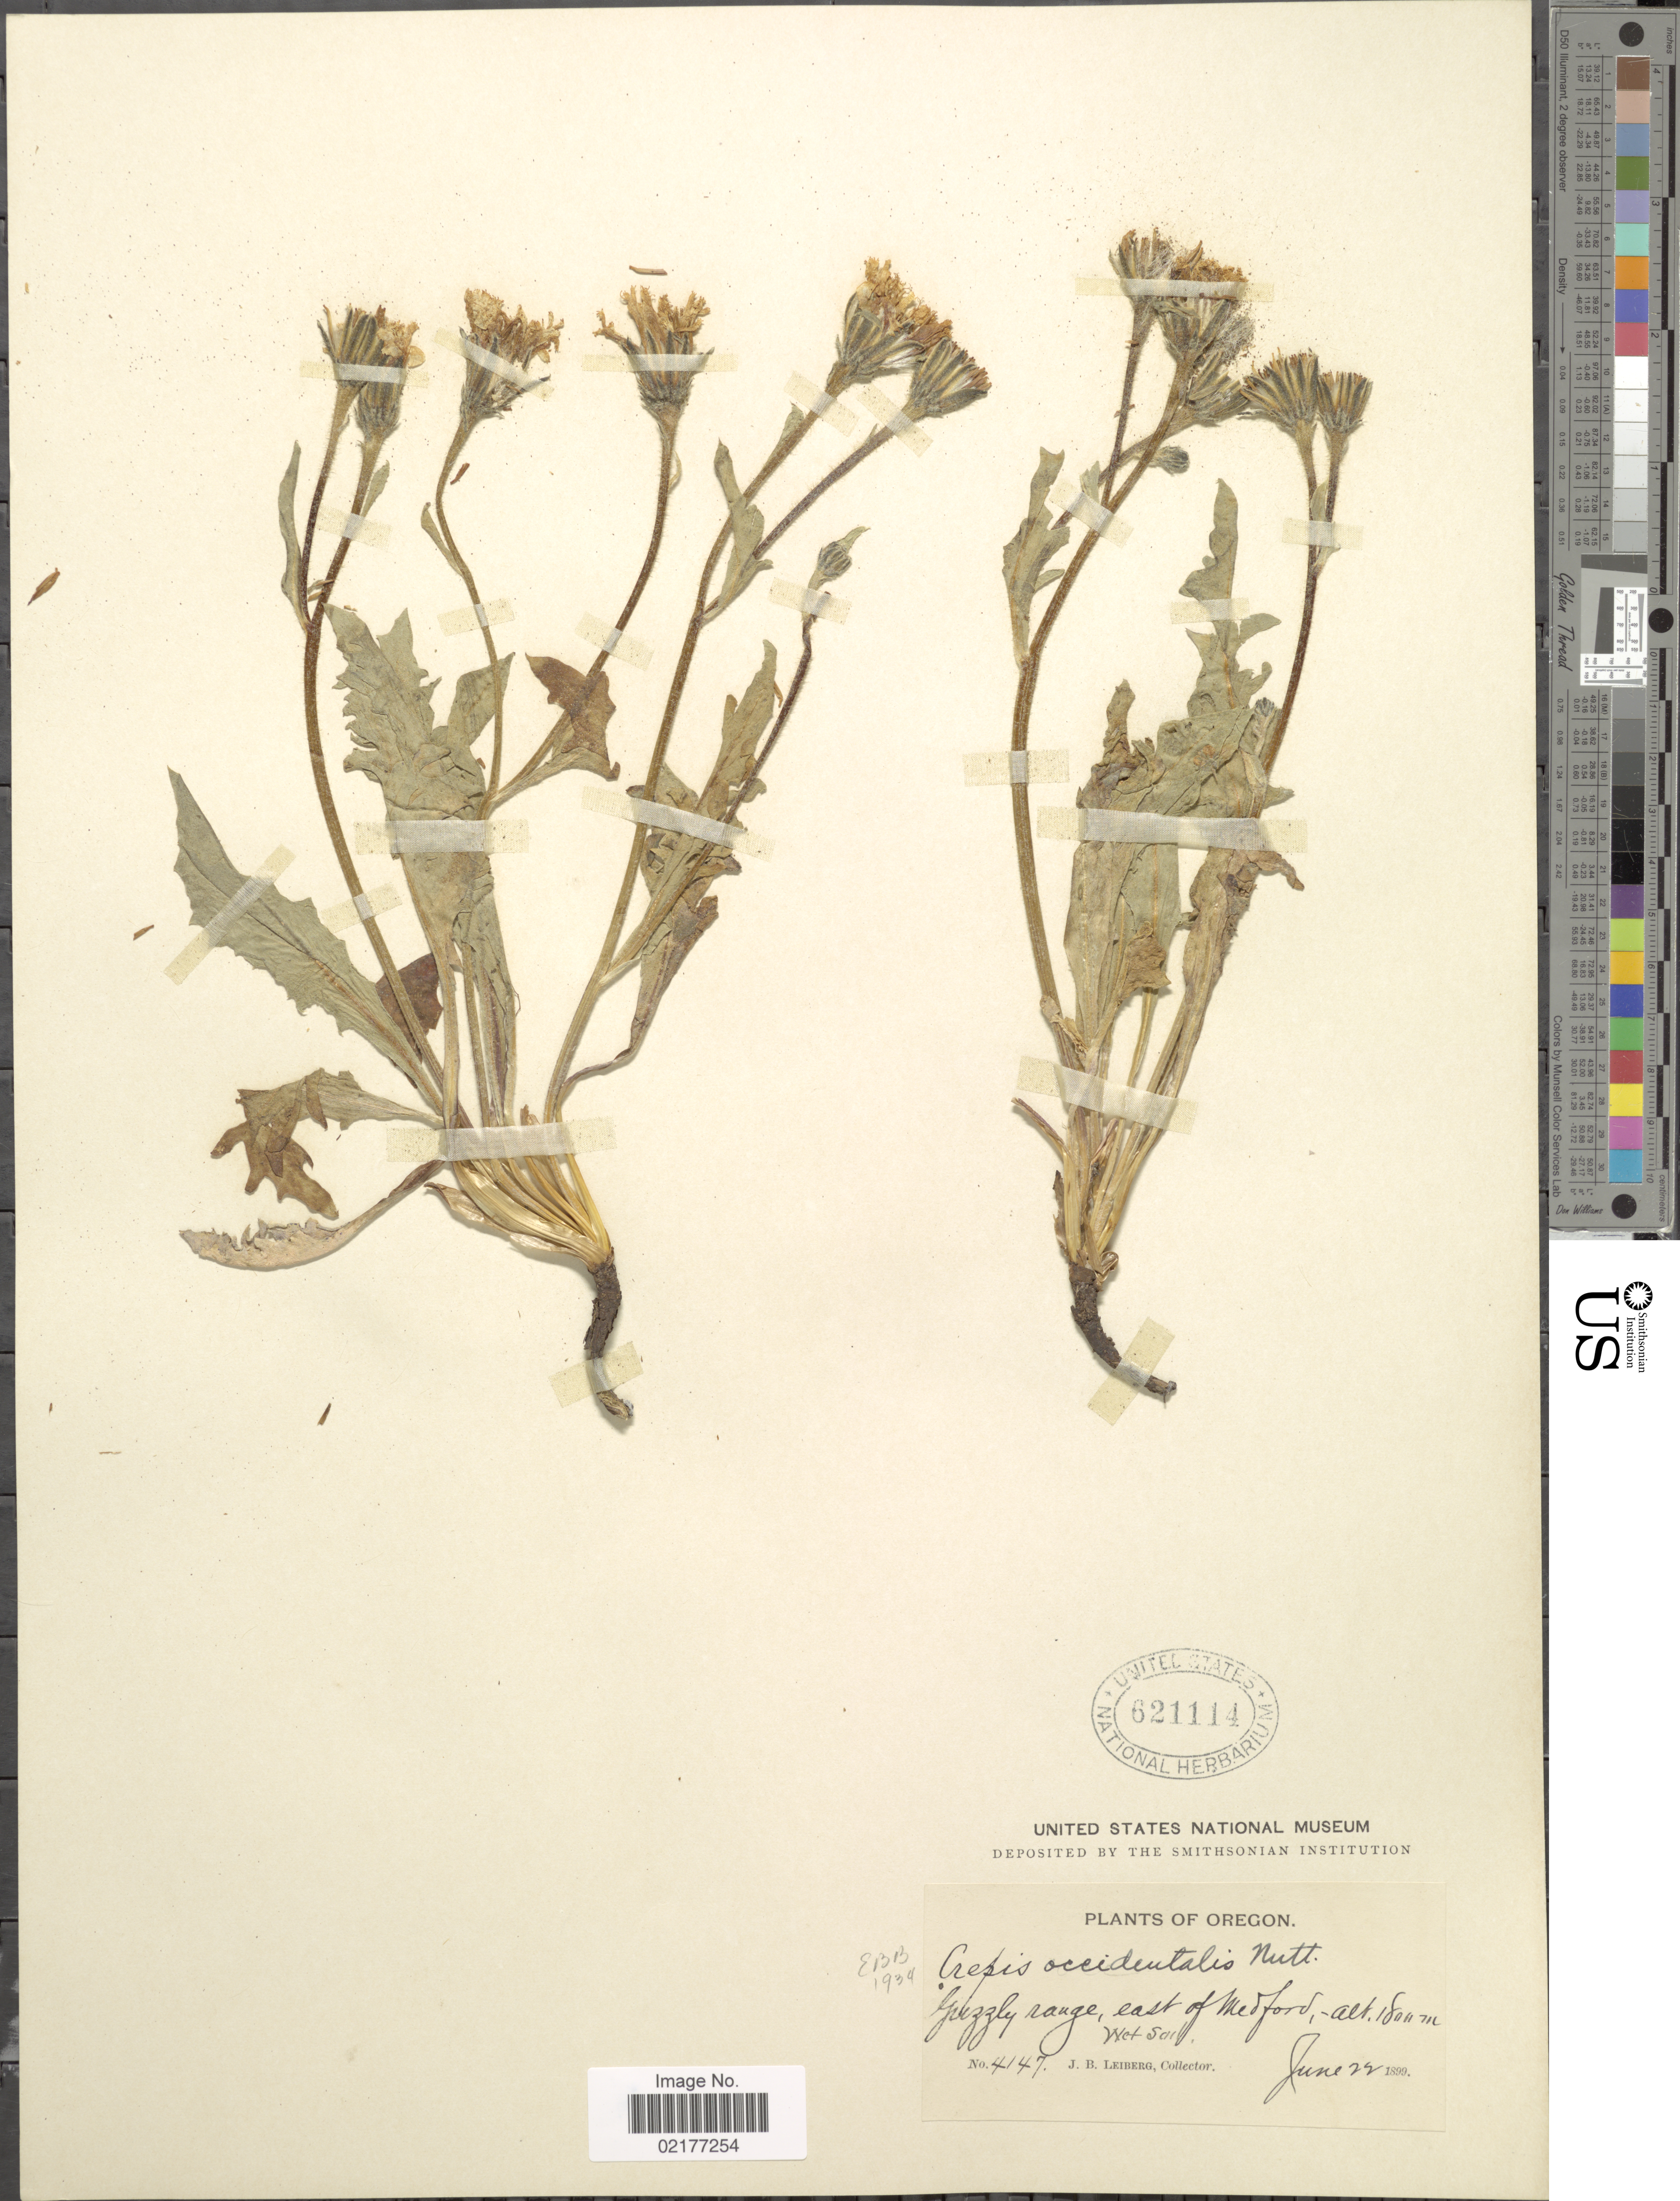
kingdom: Plantae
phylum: Tracheophyta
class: Magnoliopsida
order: Asterales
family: Asteraceae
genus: Crepis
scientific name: Crepis occidentalis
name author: Nutt.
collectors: J. B. Leiberg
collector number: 4147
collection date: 1899-06-22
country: United States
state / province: Oregon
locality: Grizzly range, east of the Ford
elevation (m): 1800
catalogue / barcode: US 621114